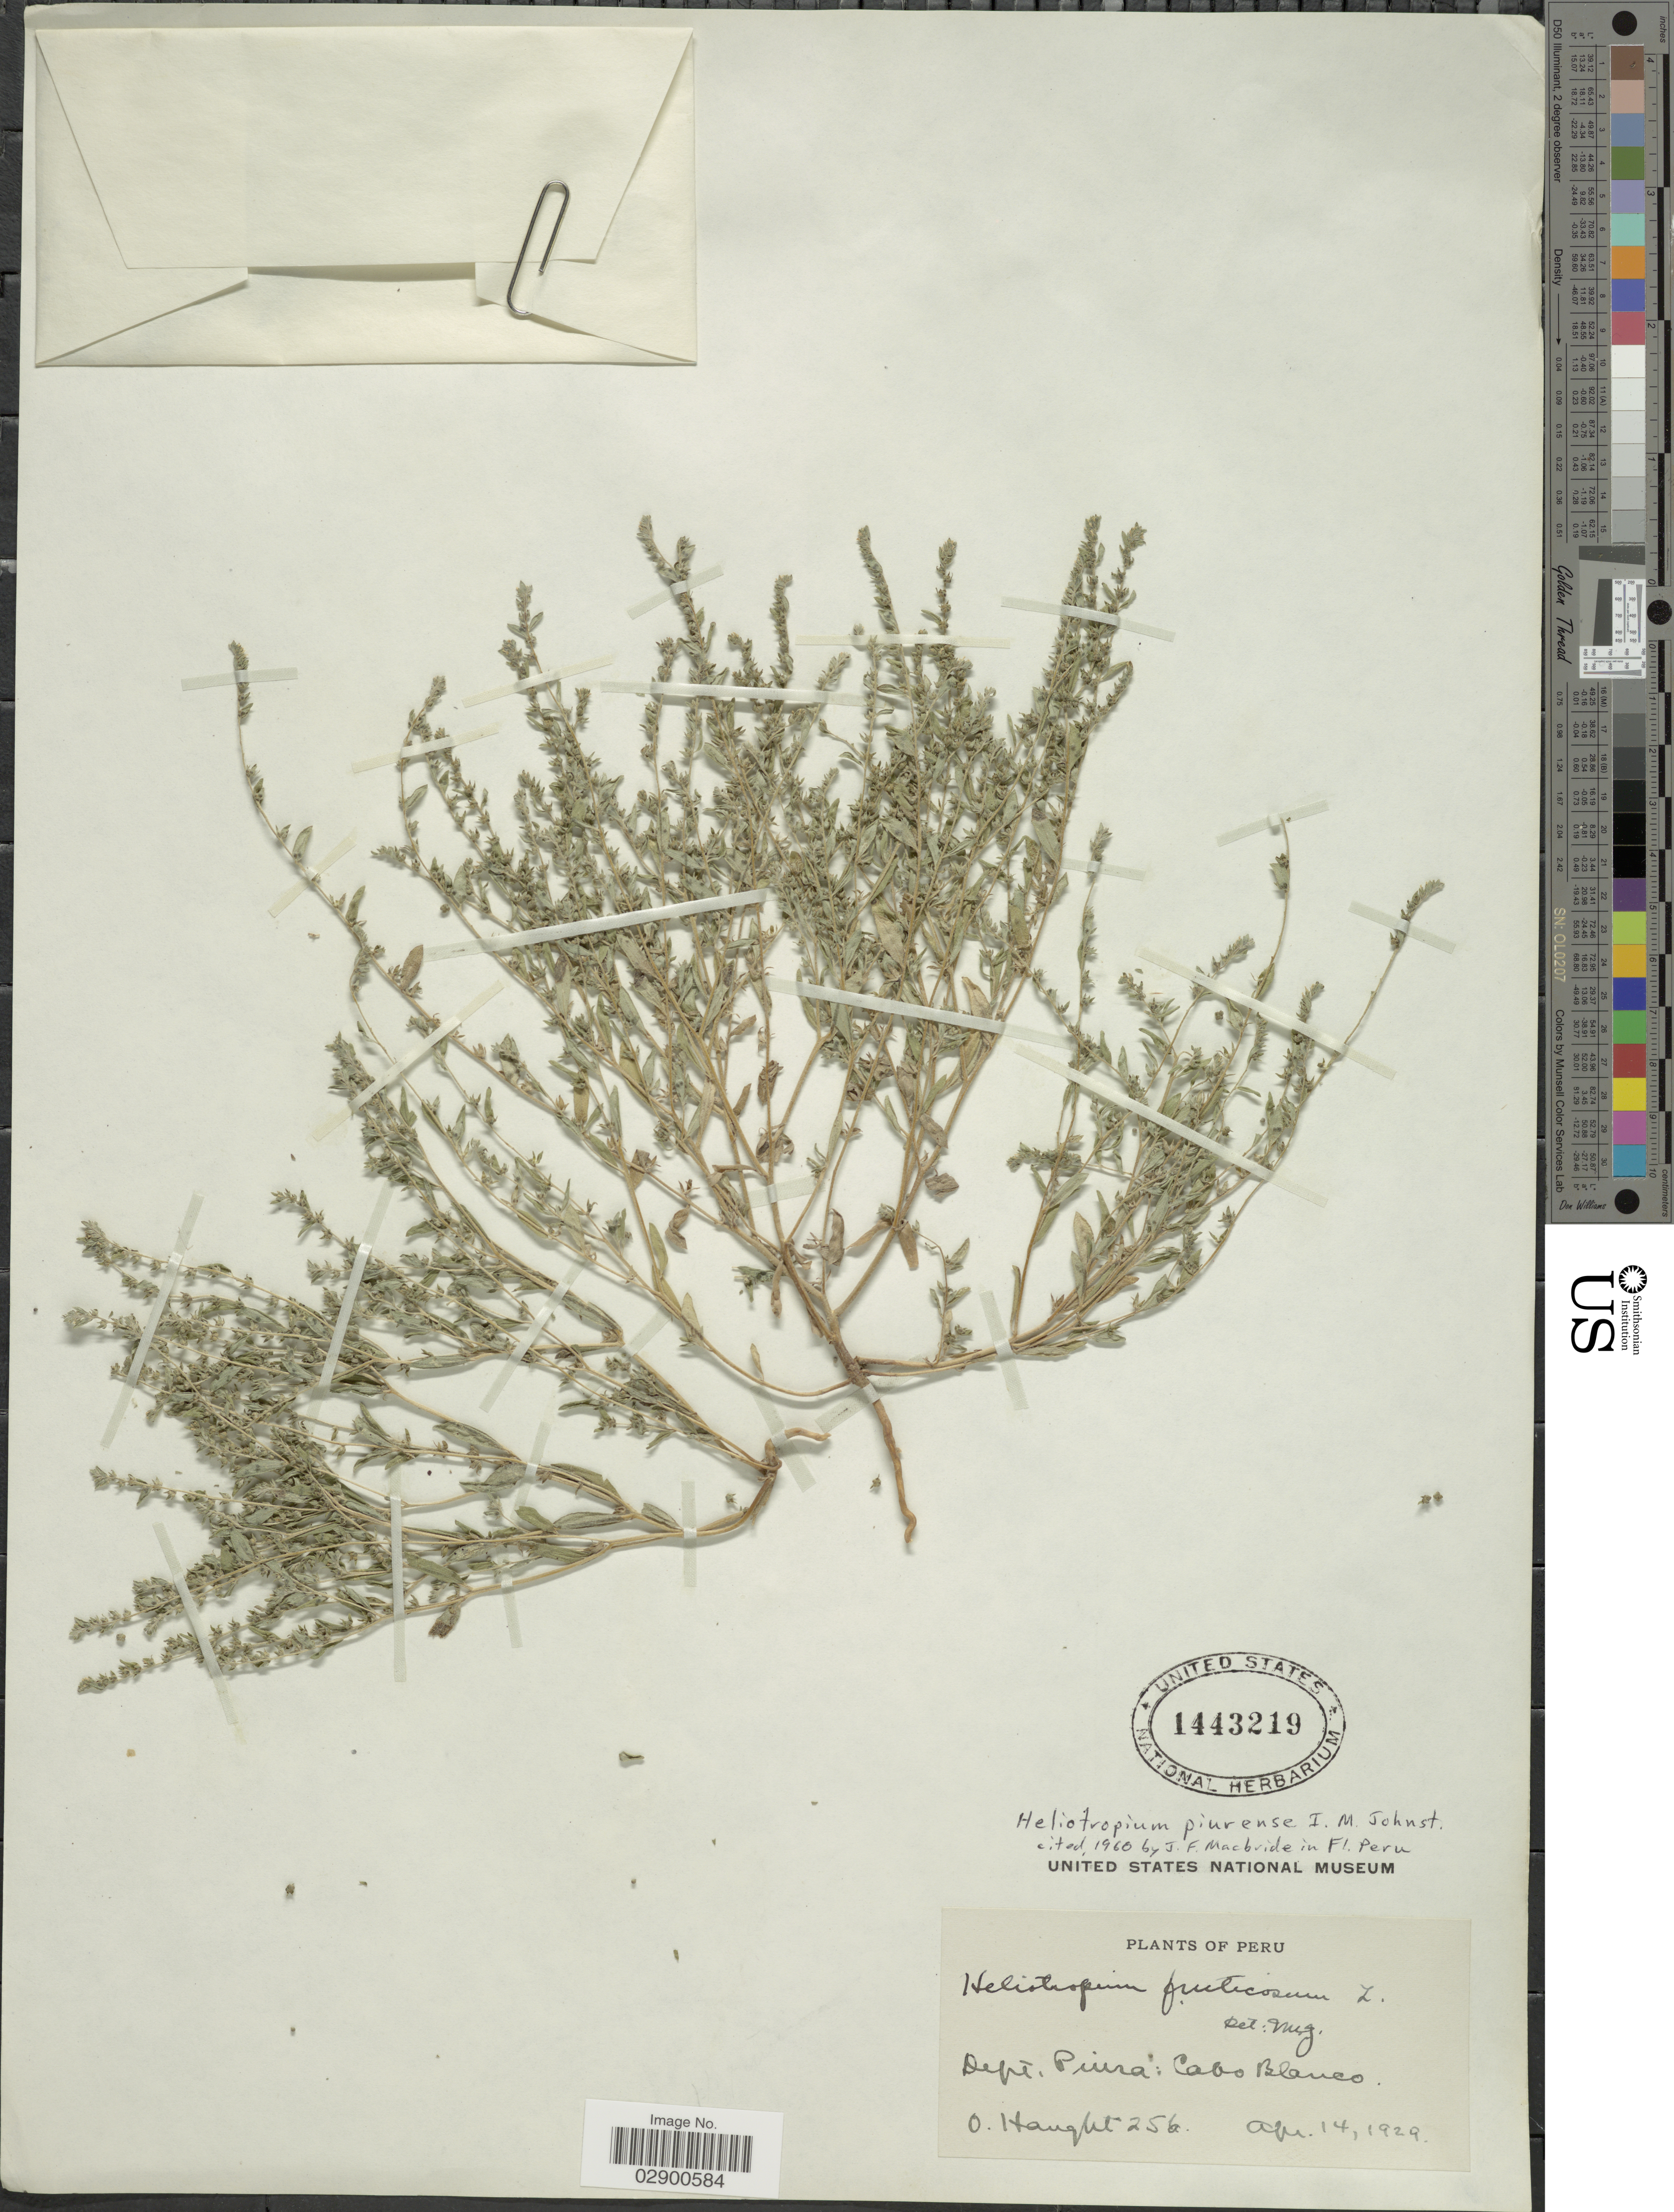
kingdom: Plantae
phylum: Tracheophyta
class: Magnoliopsida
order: Boraginales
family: Heliotropiaceae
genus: Heliotropium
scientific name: Heliotropium piurense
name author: I.M. Johnst.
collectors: O. Haught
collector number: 256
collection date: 1929-04-14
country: Peru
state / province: Piura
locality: Dept. Piura: Cabo Blanco.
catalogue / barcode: US 1443219